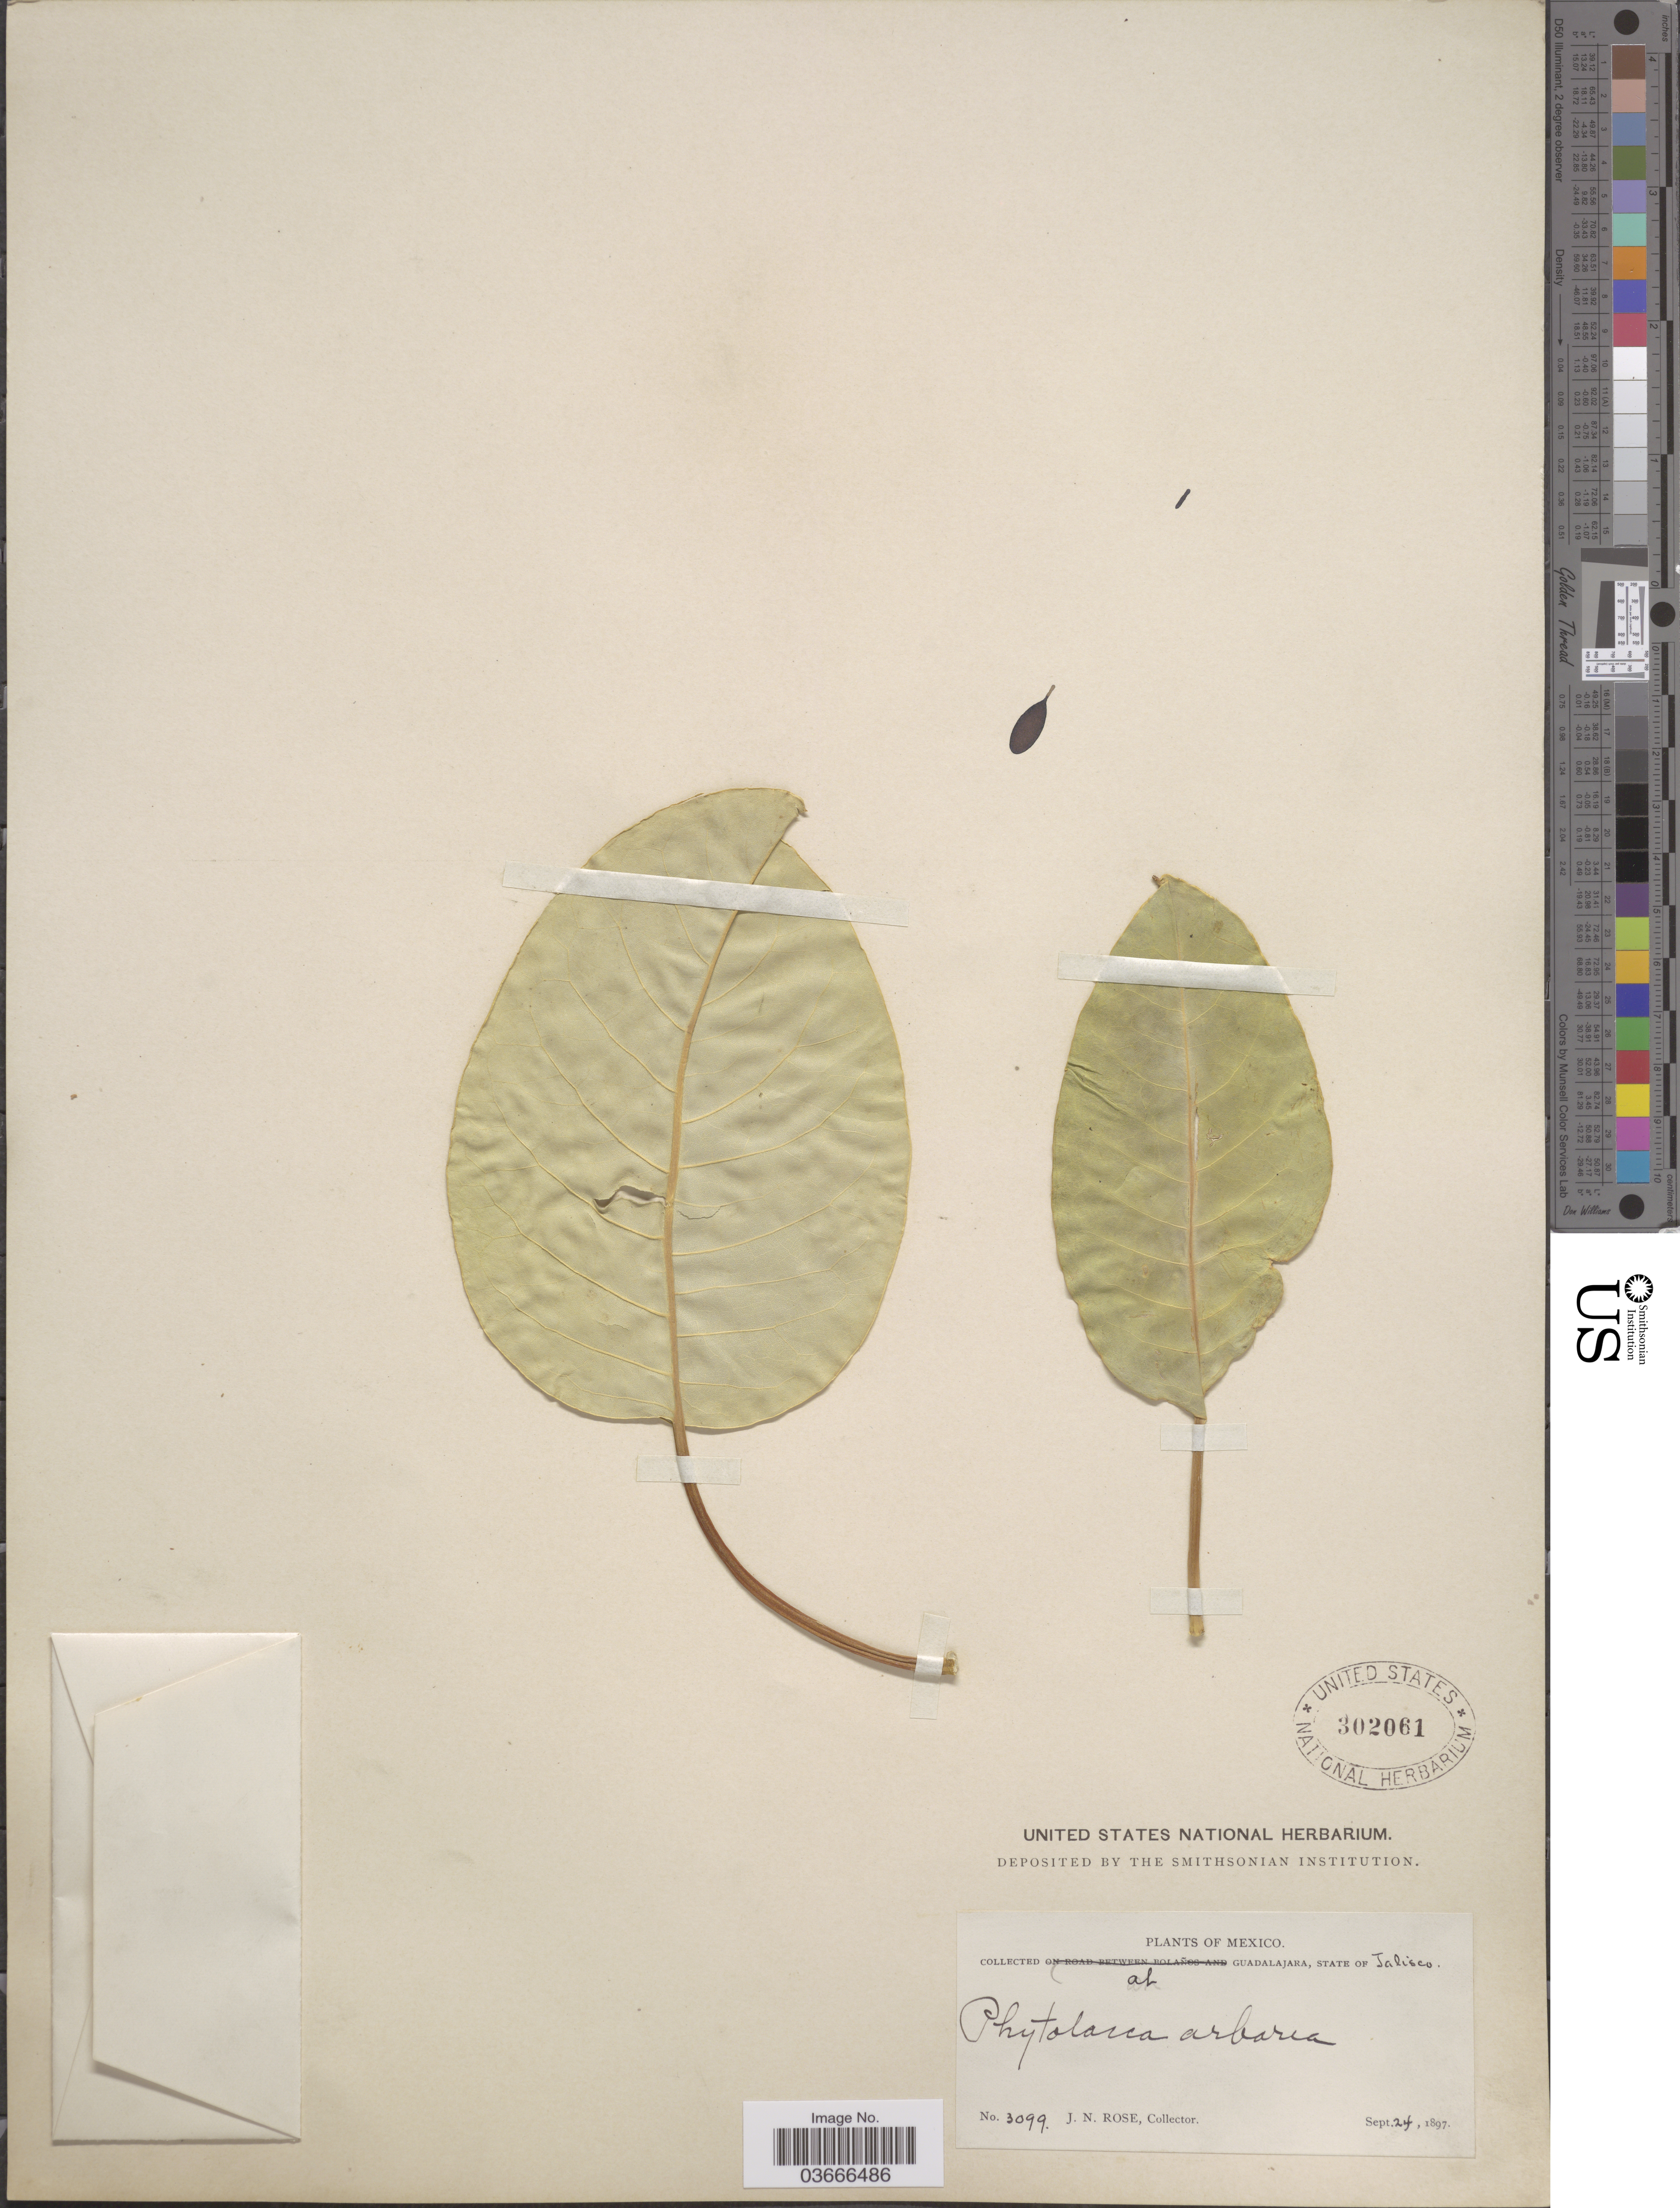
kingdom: Plantae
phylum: Tracheophyta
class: Magnoliopsida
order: Caryophyllales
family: Phytolaccaceae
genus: Phytolacca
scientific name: Phytolacca dioica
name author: L.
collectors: J. N. Rose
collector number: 3099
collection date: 1897-09-24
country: Mexico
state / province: Jalisco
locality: At Guadalajara.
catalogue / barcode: US 302061